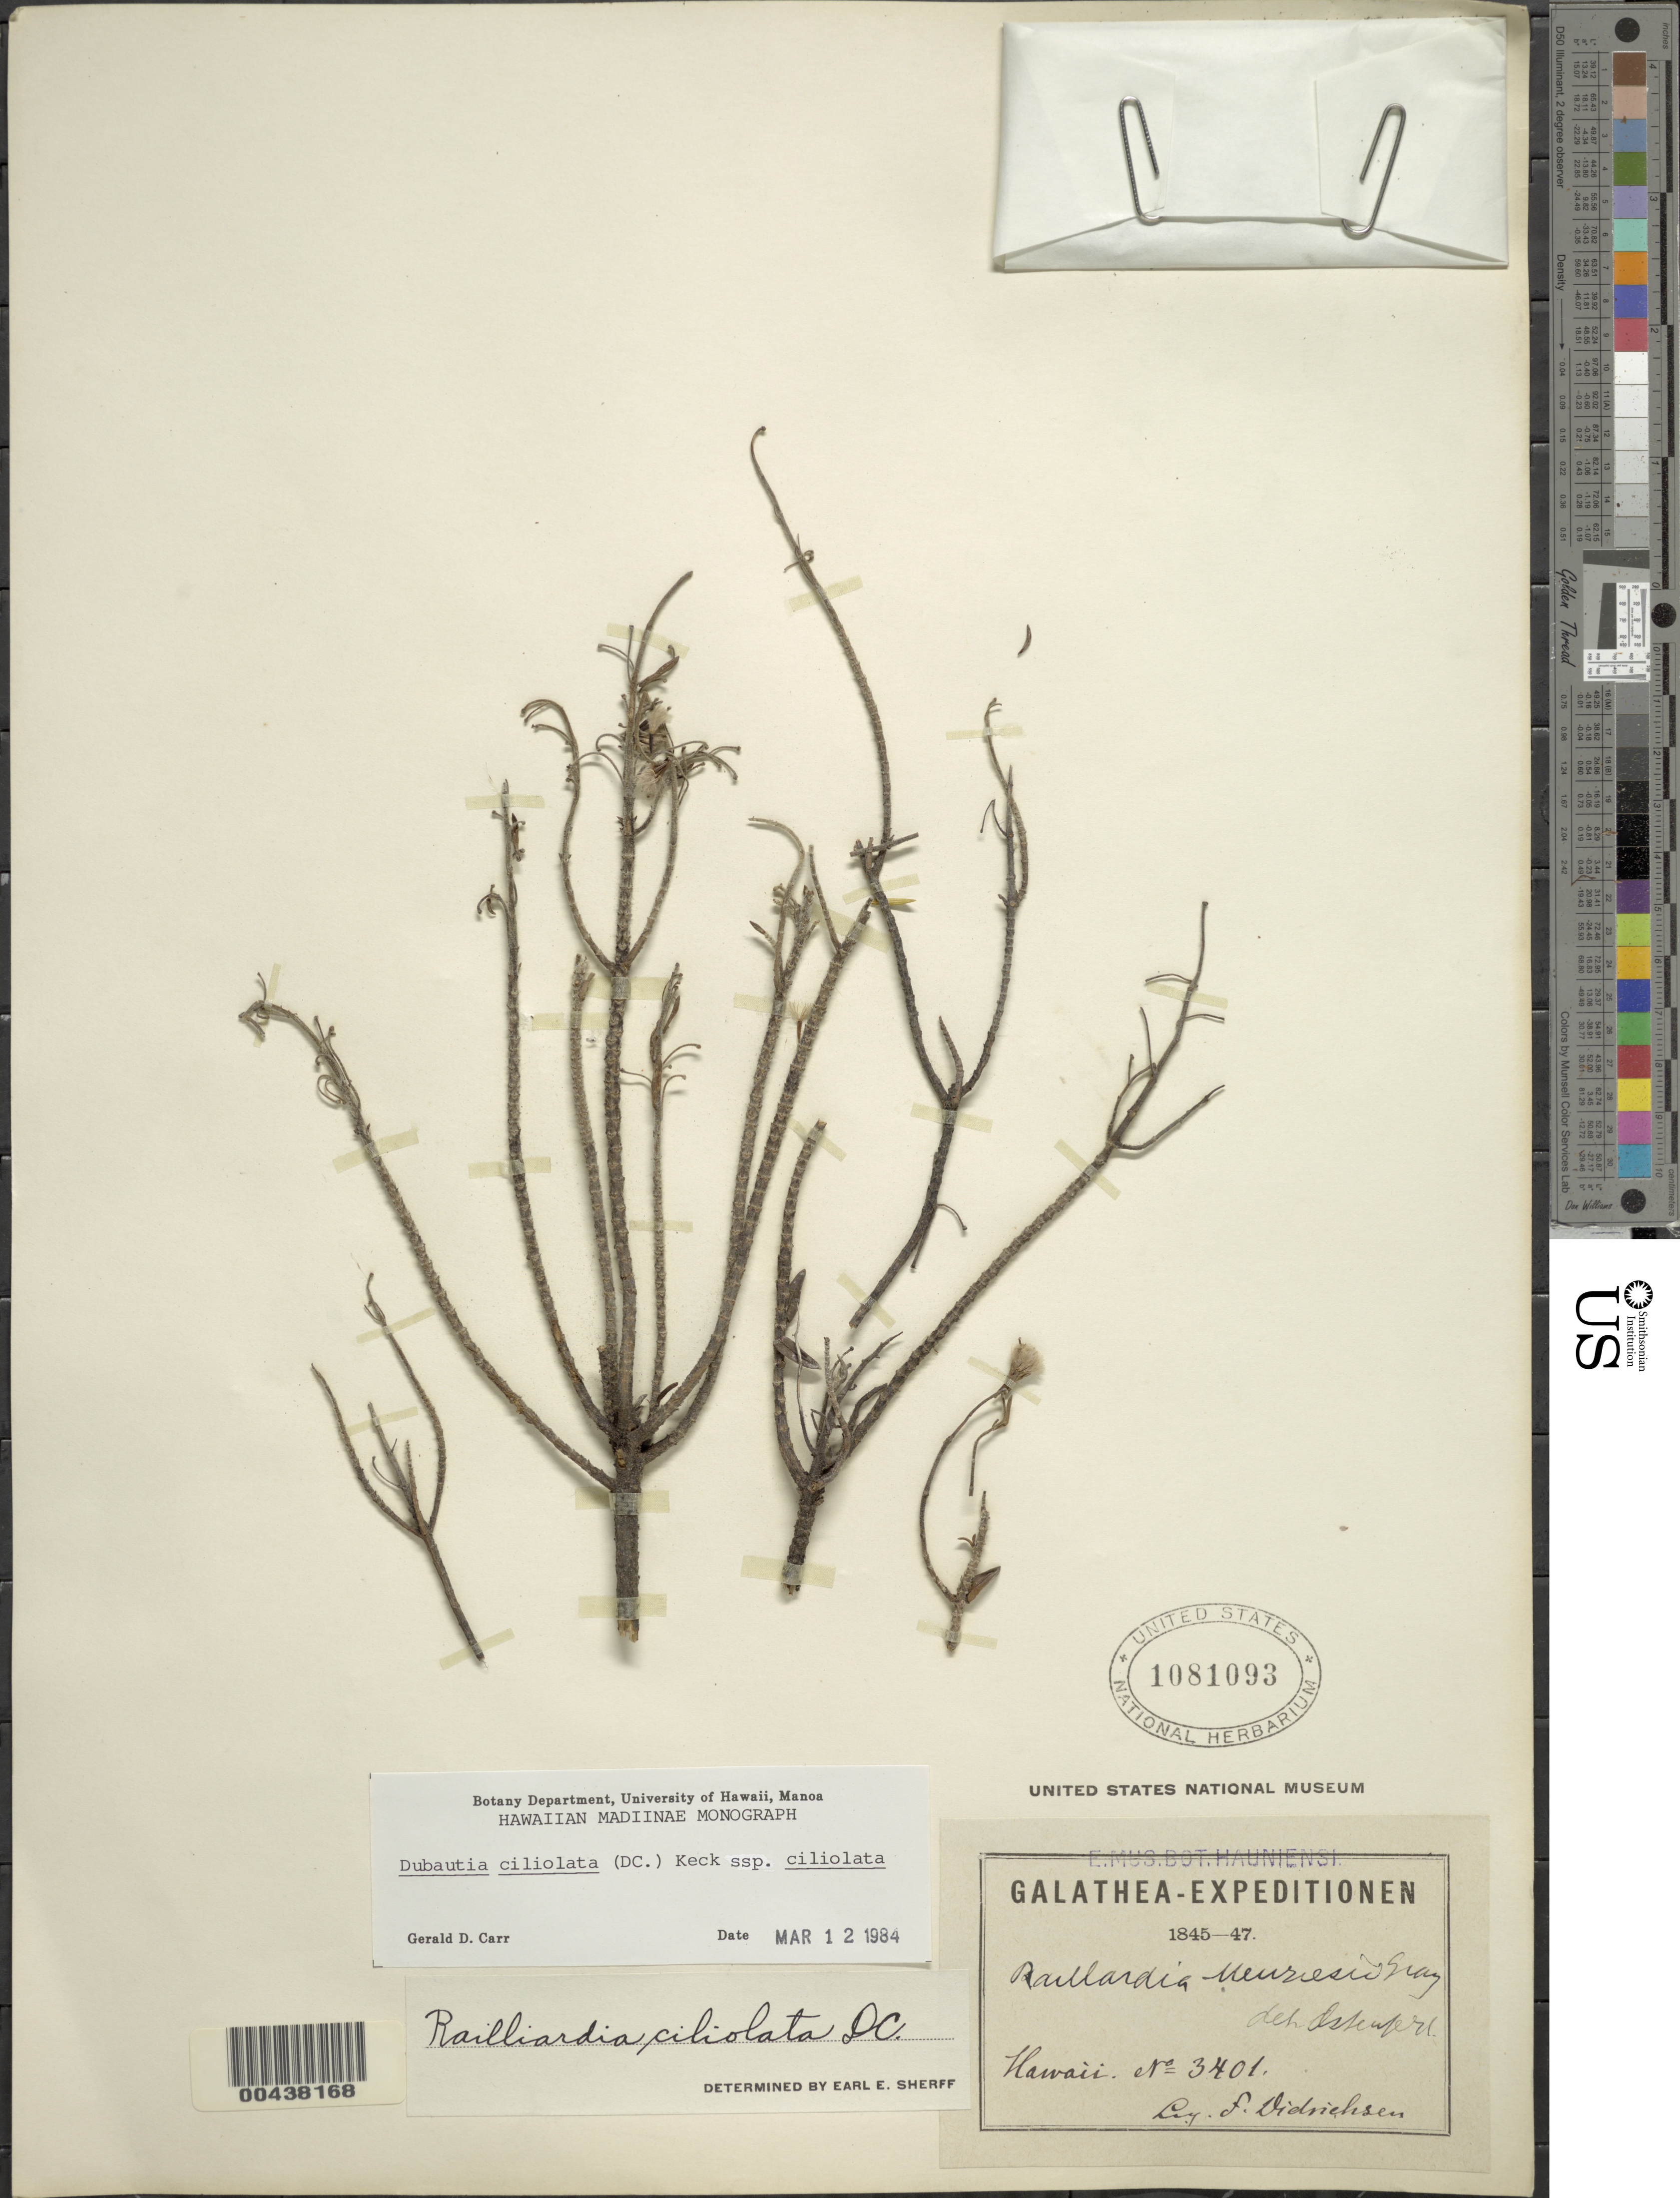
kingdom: Plantae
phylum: Tracheophyta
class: Magnoliopsida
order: Asterales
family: Asteraceae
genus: Dubautia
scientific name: Dubautia ciliolata subsp. ciliolata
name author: (DC.) D.D. Keck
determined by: Carr, G. D.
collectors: D. Didrichsen & Galathea Expedition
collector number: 3401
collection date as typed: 1845 to -- --- 1847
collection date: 1845/1847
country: United States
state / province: Hawaii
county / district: Hawaii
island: Hawaii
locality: Hawaii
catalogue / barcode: US 1081093